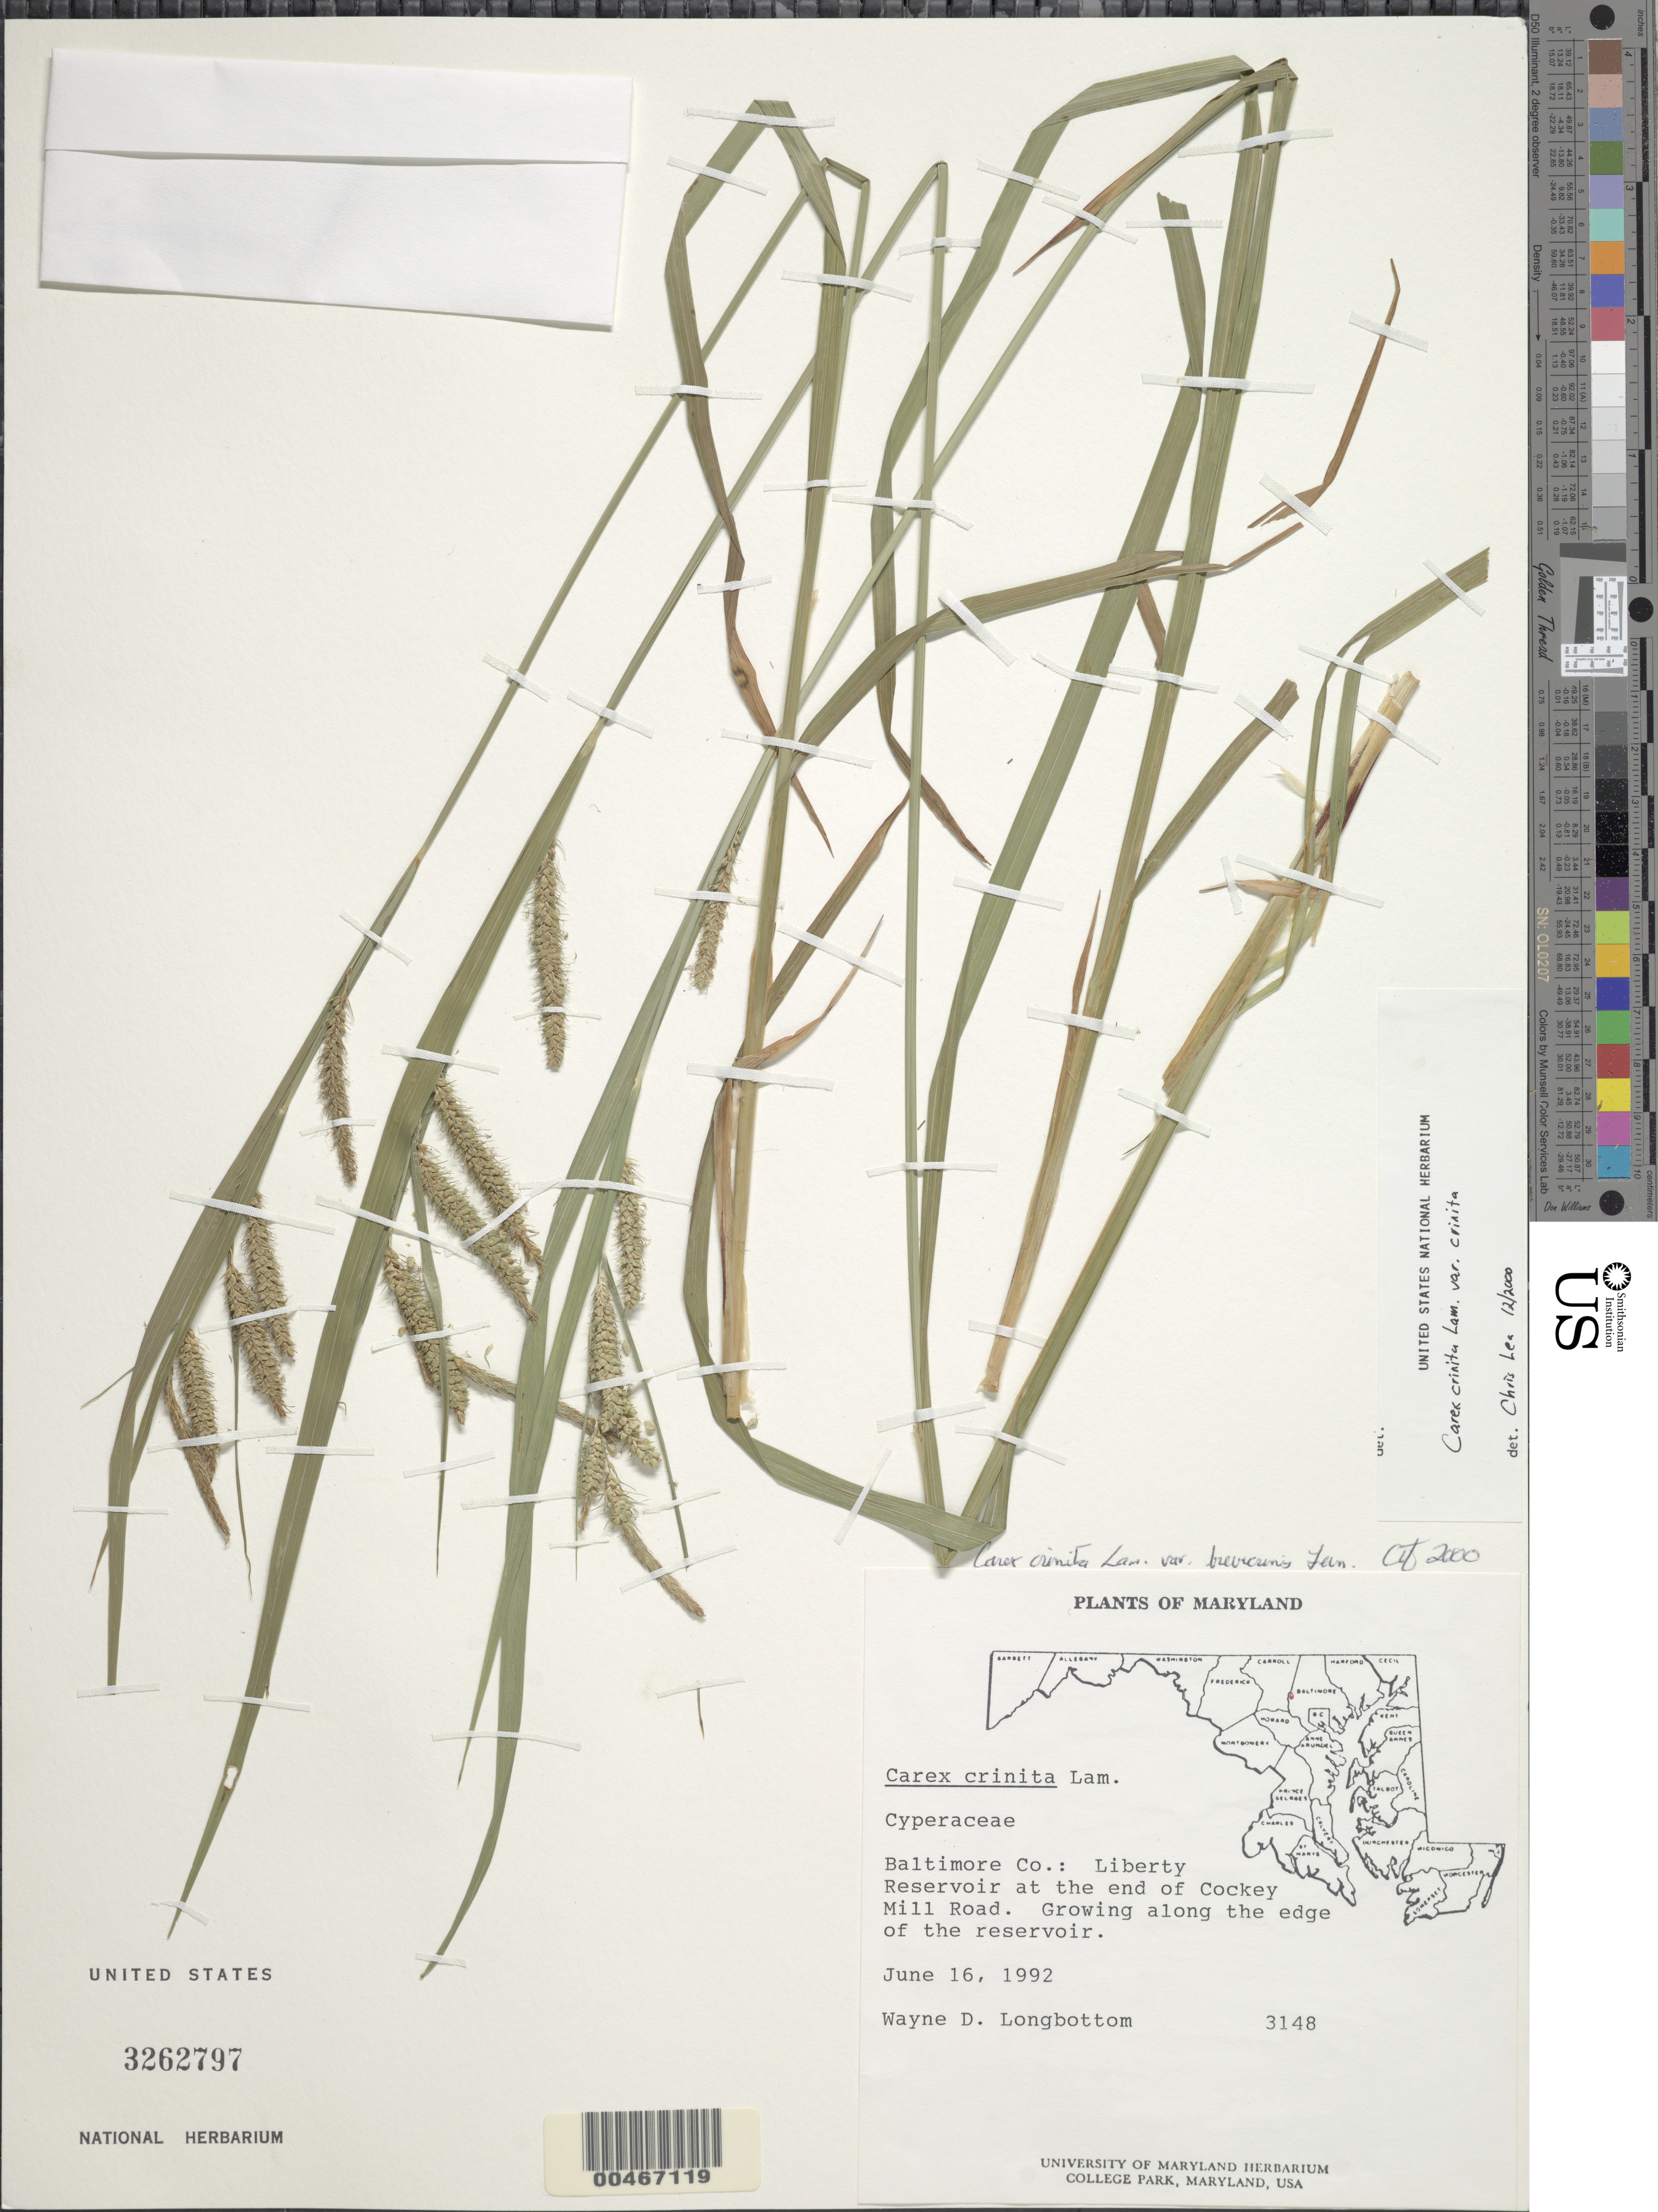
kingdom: Plantae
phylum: Tracheophyta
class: Liliopsida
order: Poales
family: Cyperaceae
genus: Carex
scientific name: Carex crinita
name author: Lam.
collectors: W. D. Longbottom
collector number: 3148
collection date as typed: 16 Jun 1992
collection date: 1992-06-16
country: United States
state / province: Maryland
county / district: Baltimore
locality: Liberty Reservoir at the end of Cockey Mill Road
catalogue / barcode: US 3262797